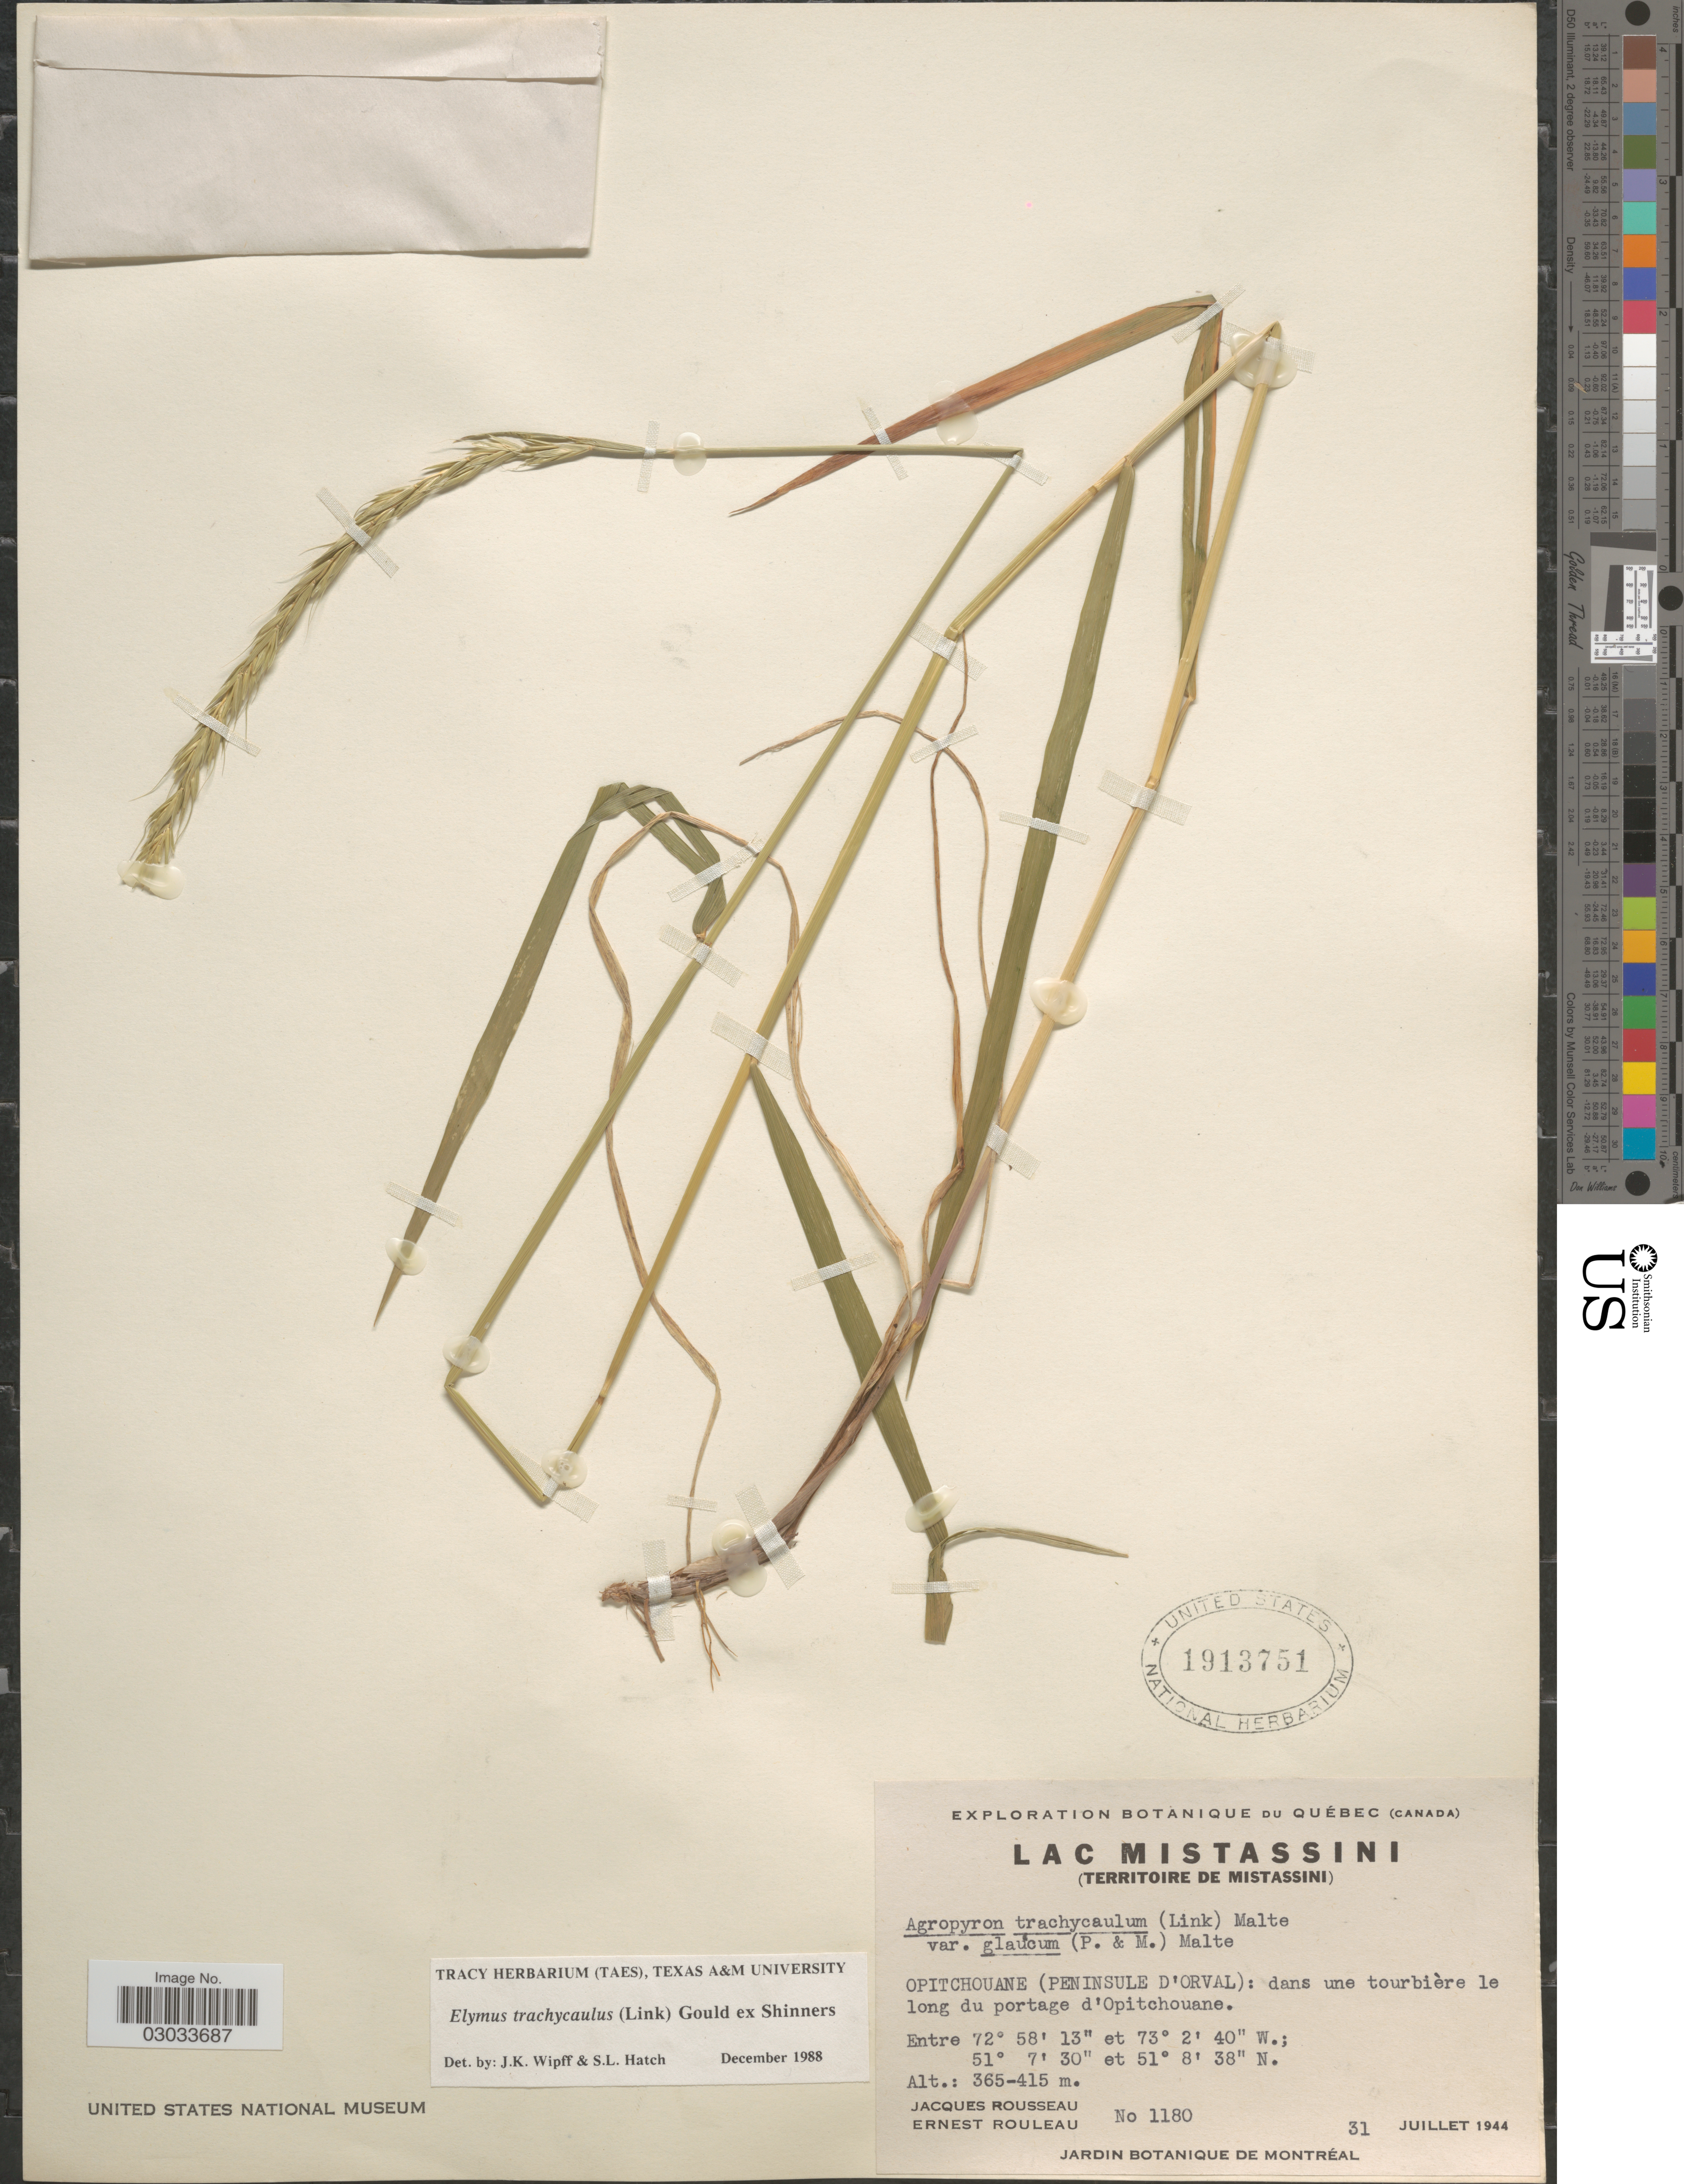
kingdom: Plantae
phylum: Tracheophyta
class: Liliopsida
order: Poales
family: Poaceae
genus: Elymus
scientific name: Elymus trachycaulus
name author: (Link) Gould ex Shinners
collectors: J. Rousseau & J. Rouleau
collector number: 1180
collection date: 1944-07-31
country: Canada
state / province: Quebec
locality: Exploration Botanique du Québec. Lac Mistassini (Territoire de Mistassini). Opitchouane (Peninsule d'Orval): dans une tourbière le long du portage d'Opitchouane.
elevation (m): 365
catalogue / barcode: US 1913751